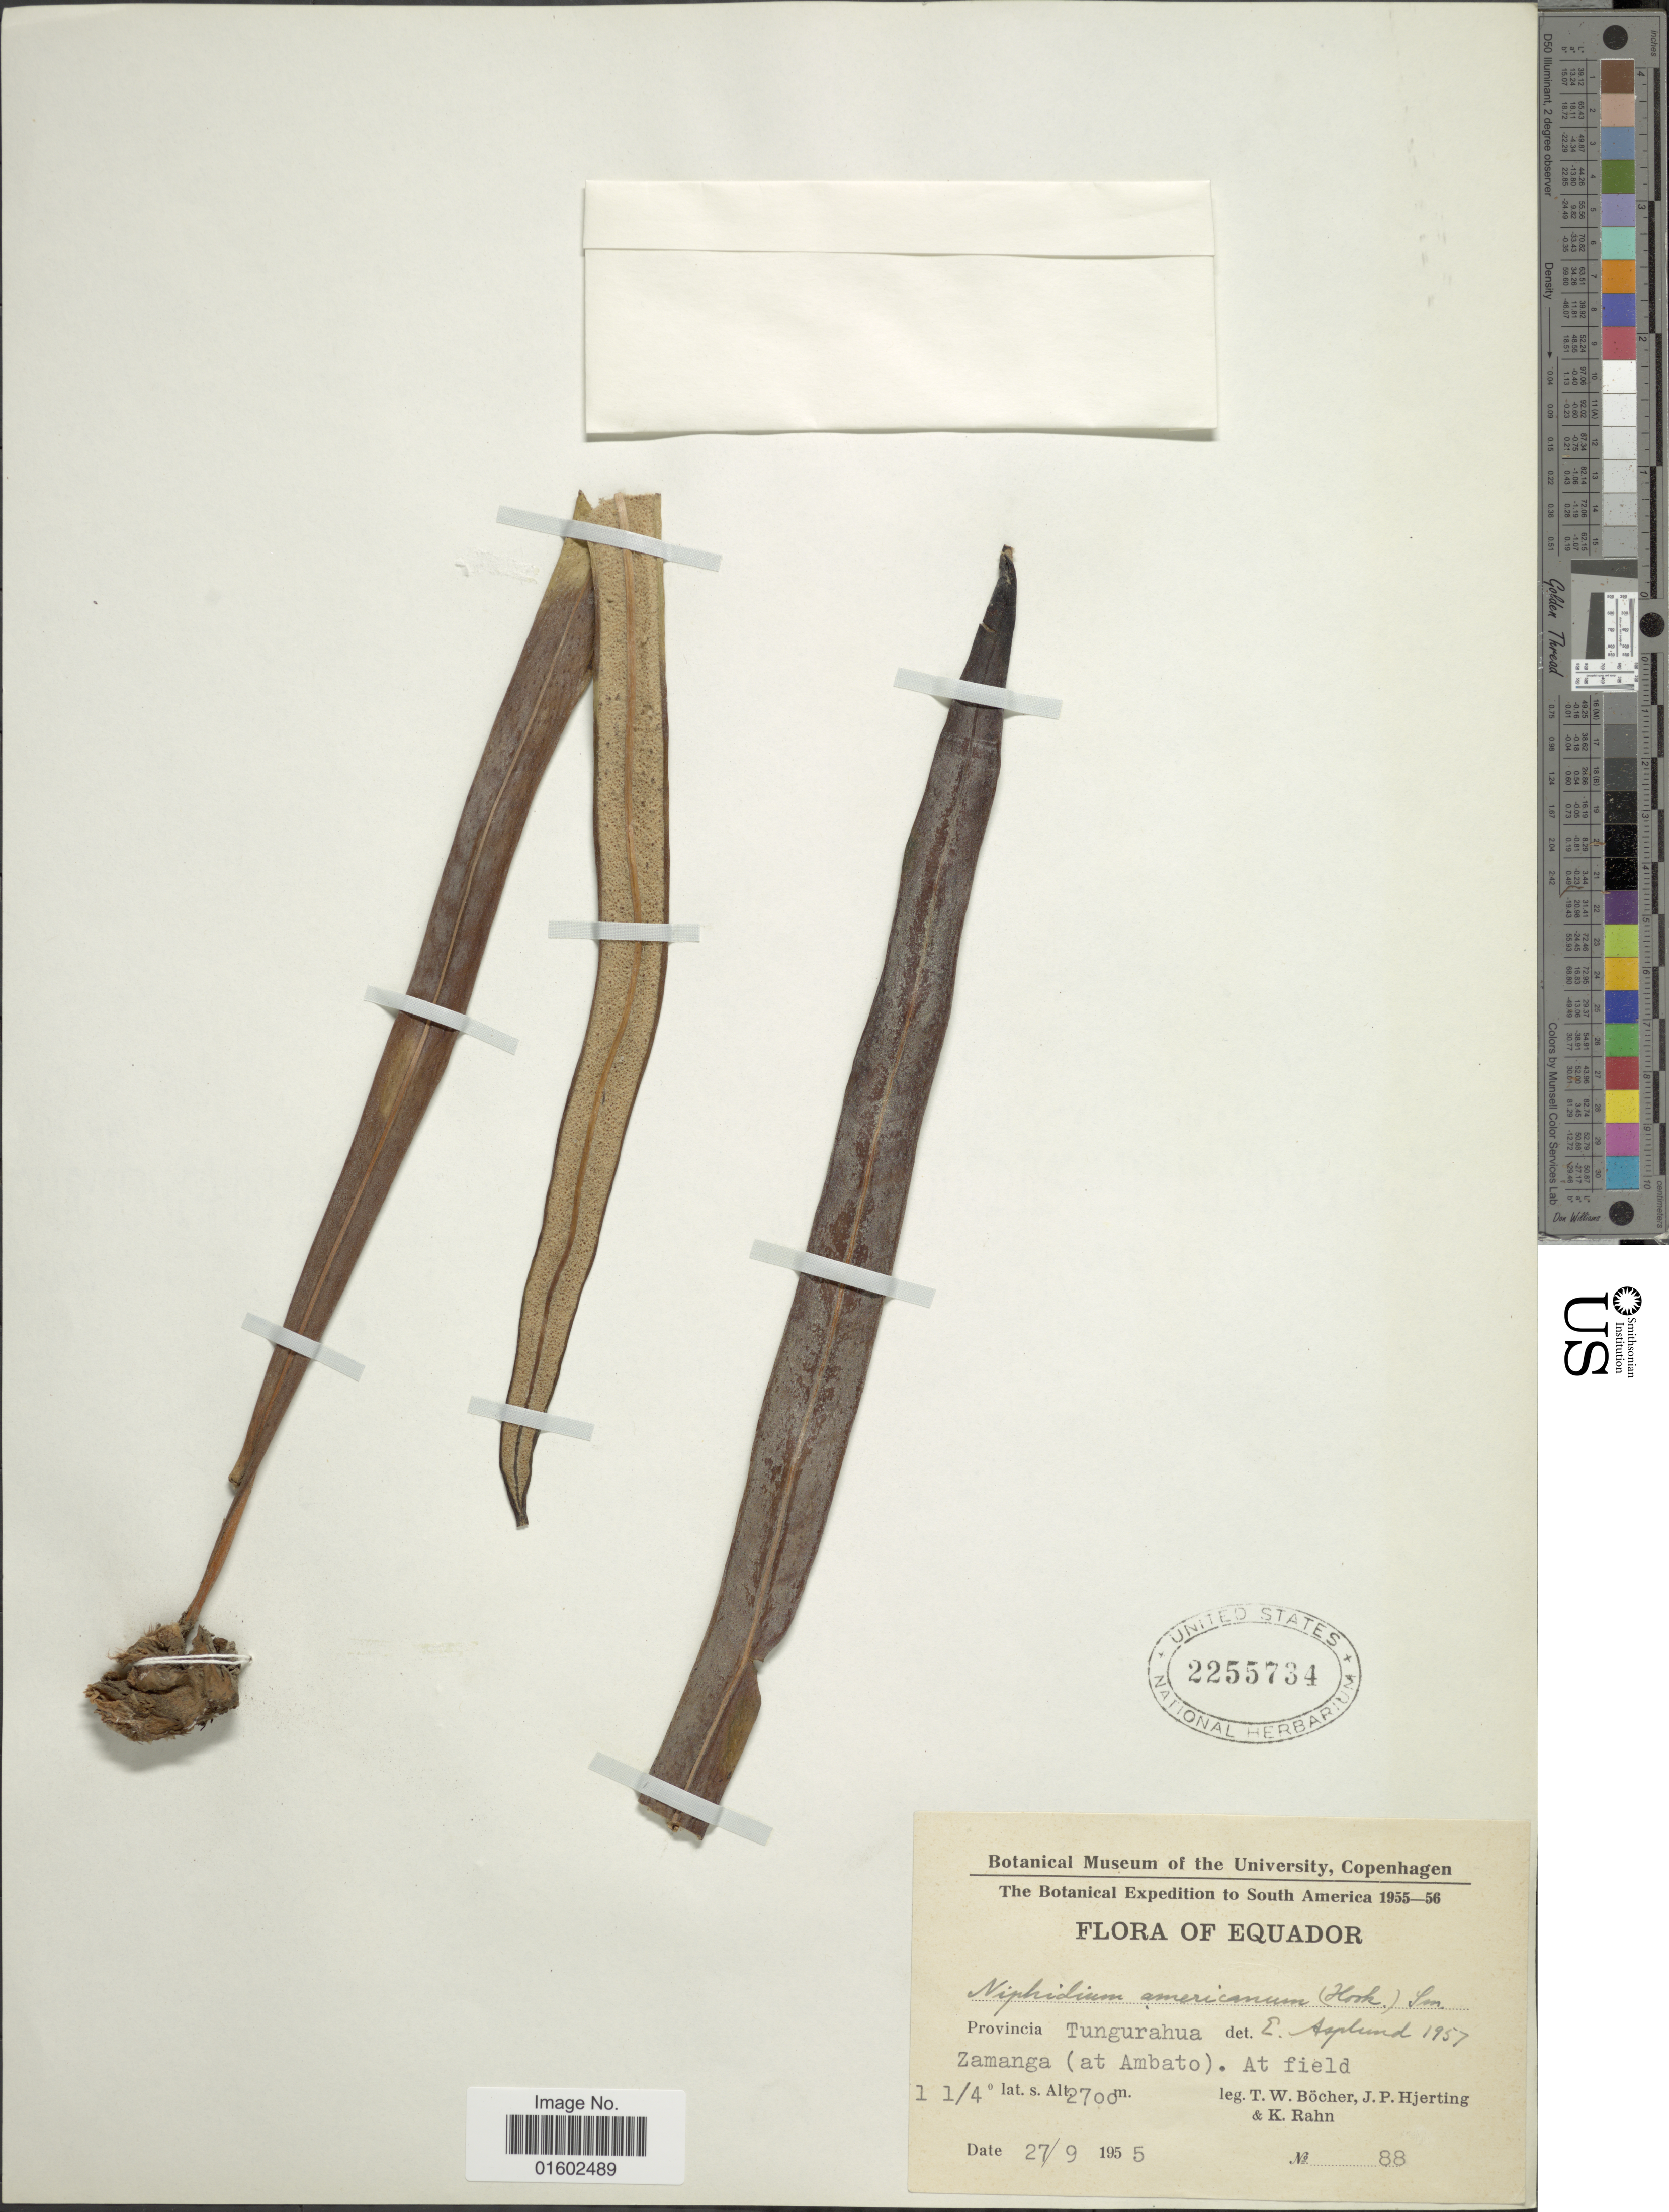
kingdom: Plantae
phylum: Tracheophyta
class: Polypodiopsida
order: Polypodiales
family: Polypodiaceae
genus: Niphidium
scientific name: Niphidium longifolium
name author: (Cav.) C.V. Morton & Lellinger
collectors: T. Bocher, J. P. Hjerting & K. Rahn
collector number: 88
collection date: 1955-09-27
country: Ecuador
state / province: Tungurahua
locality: Zamanfa (at Ambato), at field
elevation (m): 2700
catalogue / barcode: US 2255734